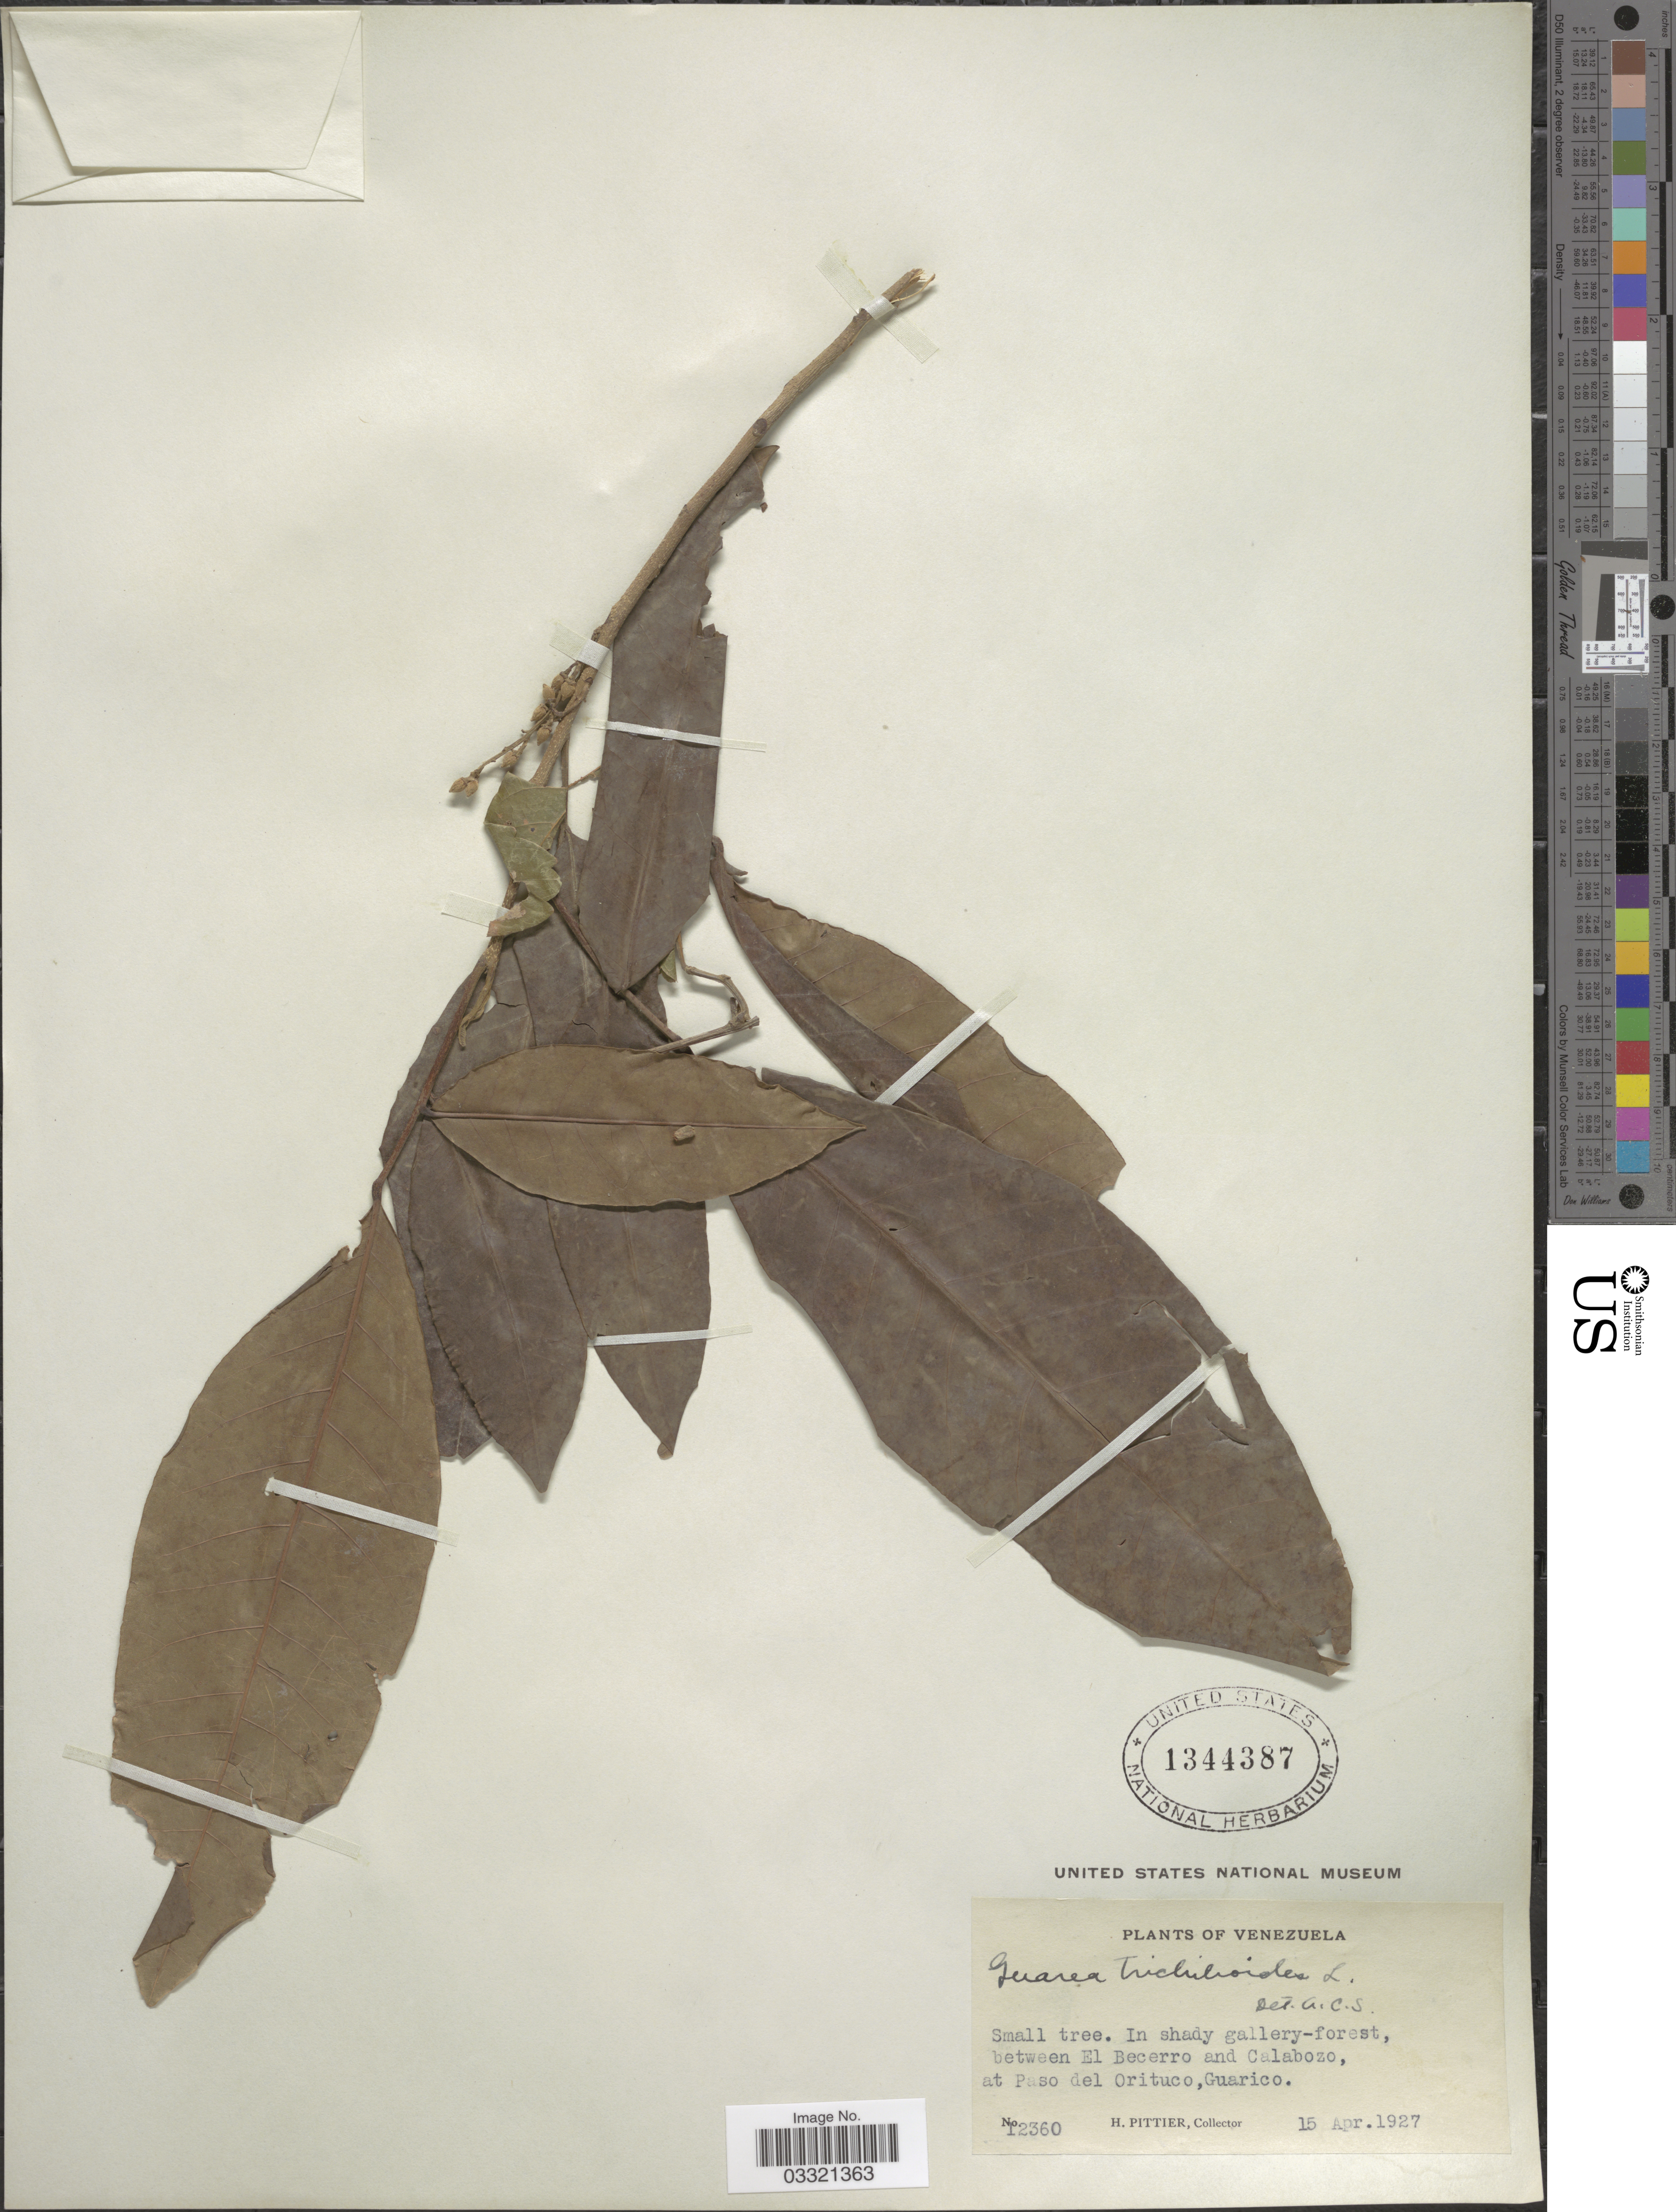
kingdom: Plantae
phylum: Tracheophyta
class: Magnoliopsida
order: Sapindales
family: Meliaceae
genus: Guarea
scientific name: Guarea guidonia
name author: (L.) Sleumer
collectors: H. F. Pittier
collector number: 12360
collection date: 1927-04-15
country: Venezuela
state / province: Guárico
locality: In shady gallery-forest, between El Becerro and Calabozo, at Paso de Orituco.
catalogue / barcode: US 1344387